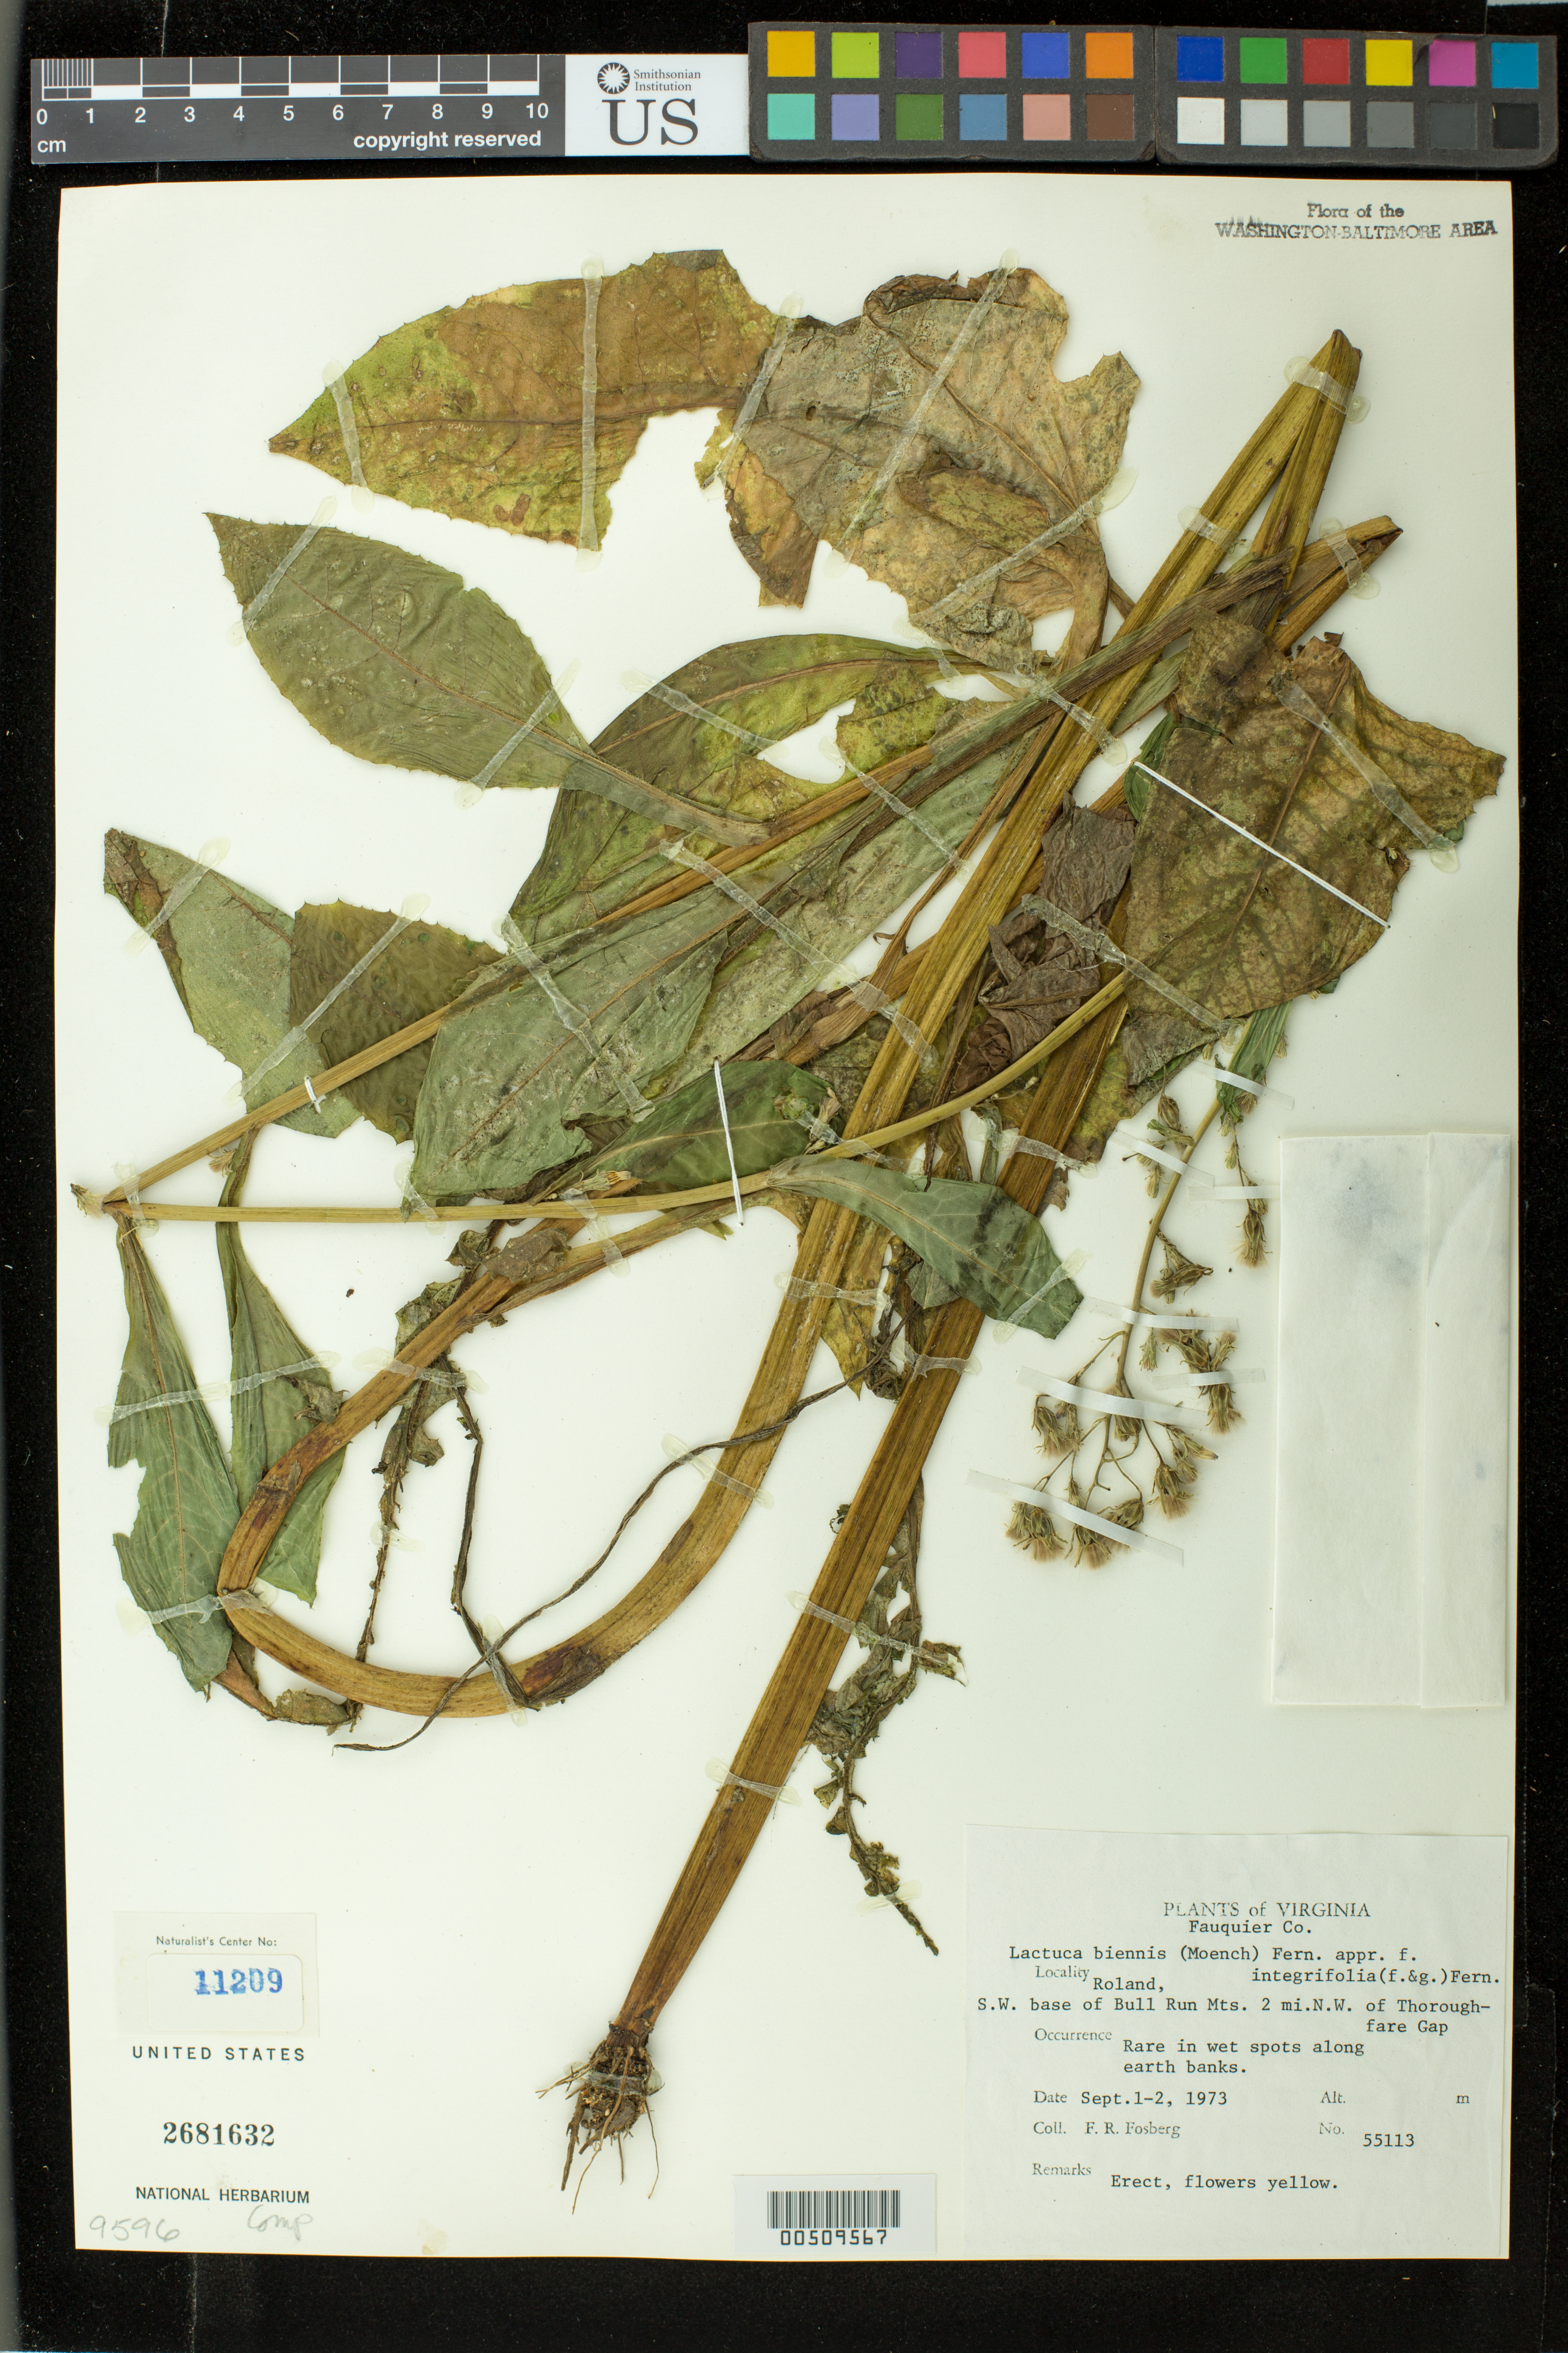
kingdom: Plantae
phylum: Tracheophyta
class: Magnoliopsida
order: Asterales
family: Asteraceae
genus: Lactuca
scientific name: Lactuca biennis f. integrifolia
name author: (Torr. & A. Gray) Fernald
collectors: F. R. Fosberg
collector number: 55113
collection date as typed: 01 Sep 1973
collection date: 1973-09-01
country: United States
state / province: Virginia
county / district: Fauquier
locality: SW base of Bull Run Mts., 2 mi. NW of Thoroughfare Gap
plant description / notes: Specimens returned from Naturalist Center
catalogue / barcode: US 2681632